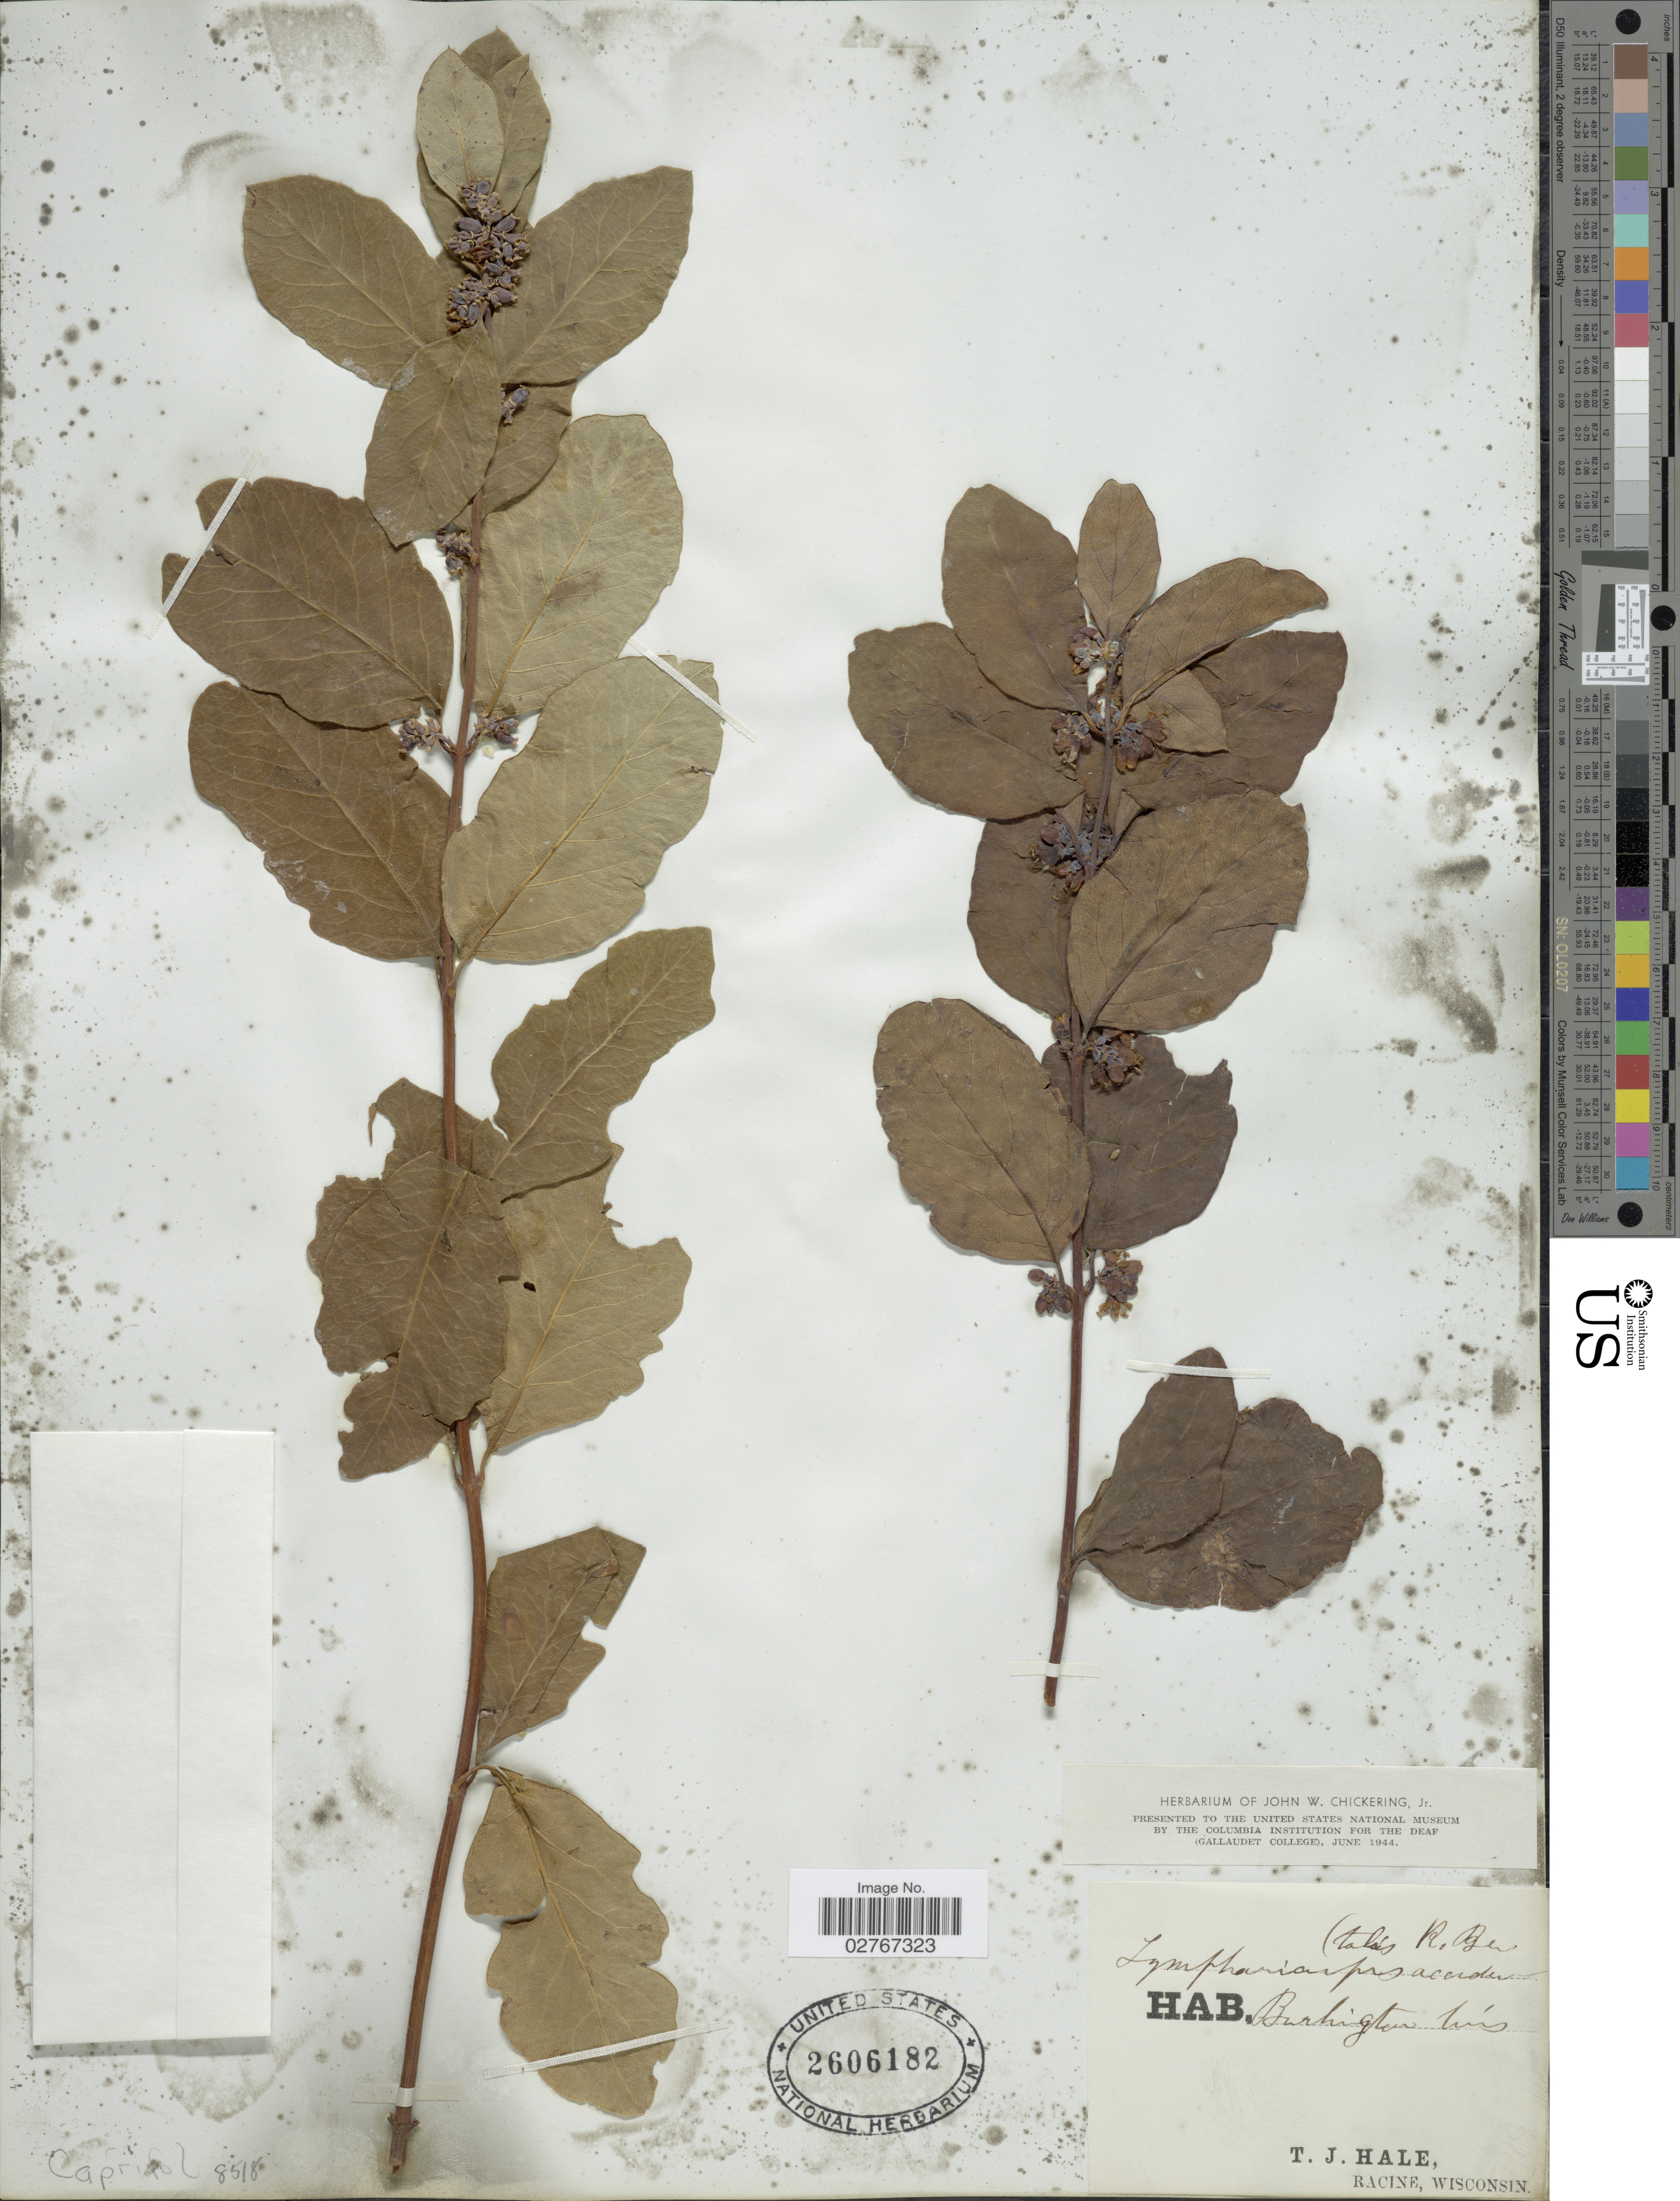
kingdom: Plantae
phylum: Tracheophyta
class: Magnoliopsida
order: Dipsacales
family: Caprifoliaceae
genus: Symphoricarpos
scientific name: Symphoricarpos occidentalis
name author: (R. Br.) Hook.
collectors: T. Hale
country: United States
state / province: Wisconsin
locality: Burlington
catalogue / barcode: US 2606182